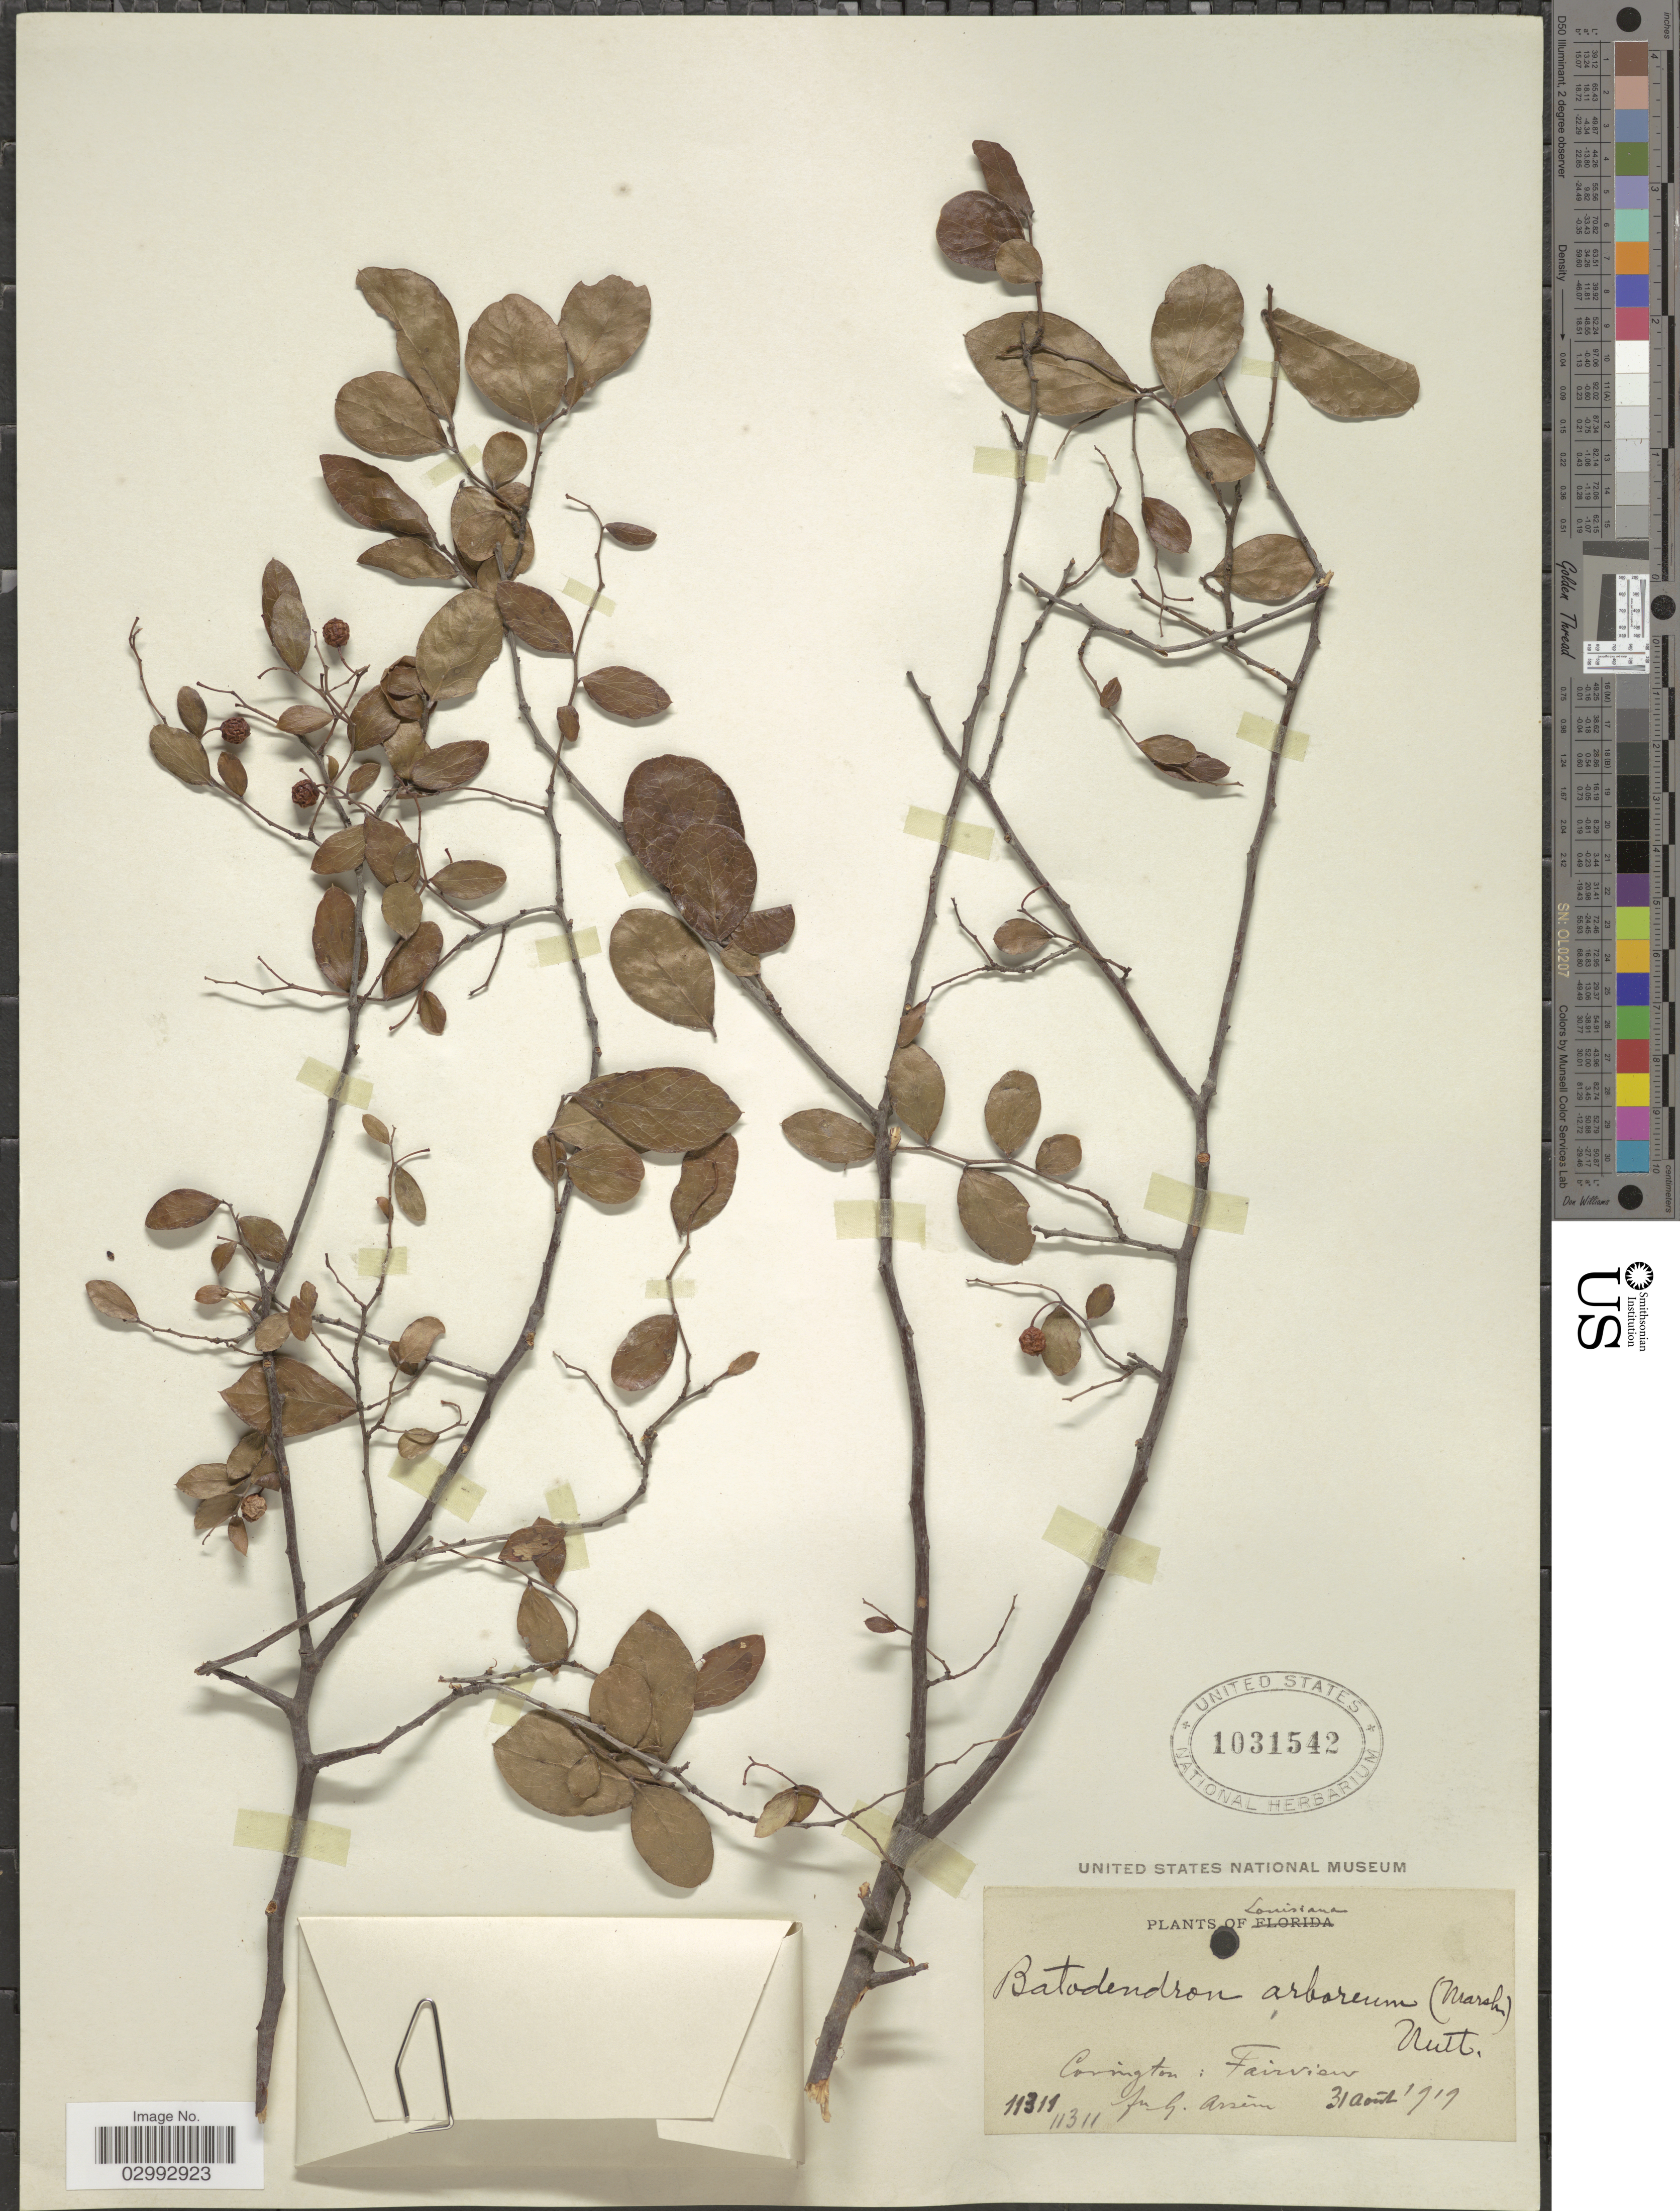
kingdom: Plantae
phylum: Tracheophyta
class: Magnoliopsida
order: Ericales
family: Ericaceae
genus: Batodendron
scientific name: Batodendron arboreum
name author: Nutt.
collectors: Bro. G. Arsène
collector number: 11311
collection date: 1919-08-31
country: United States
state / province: Louisiana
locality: Covington: Fairview.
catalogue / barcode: US 1031542